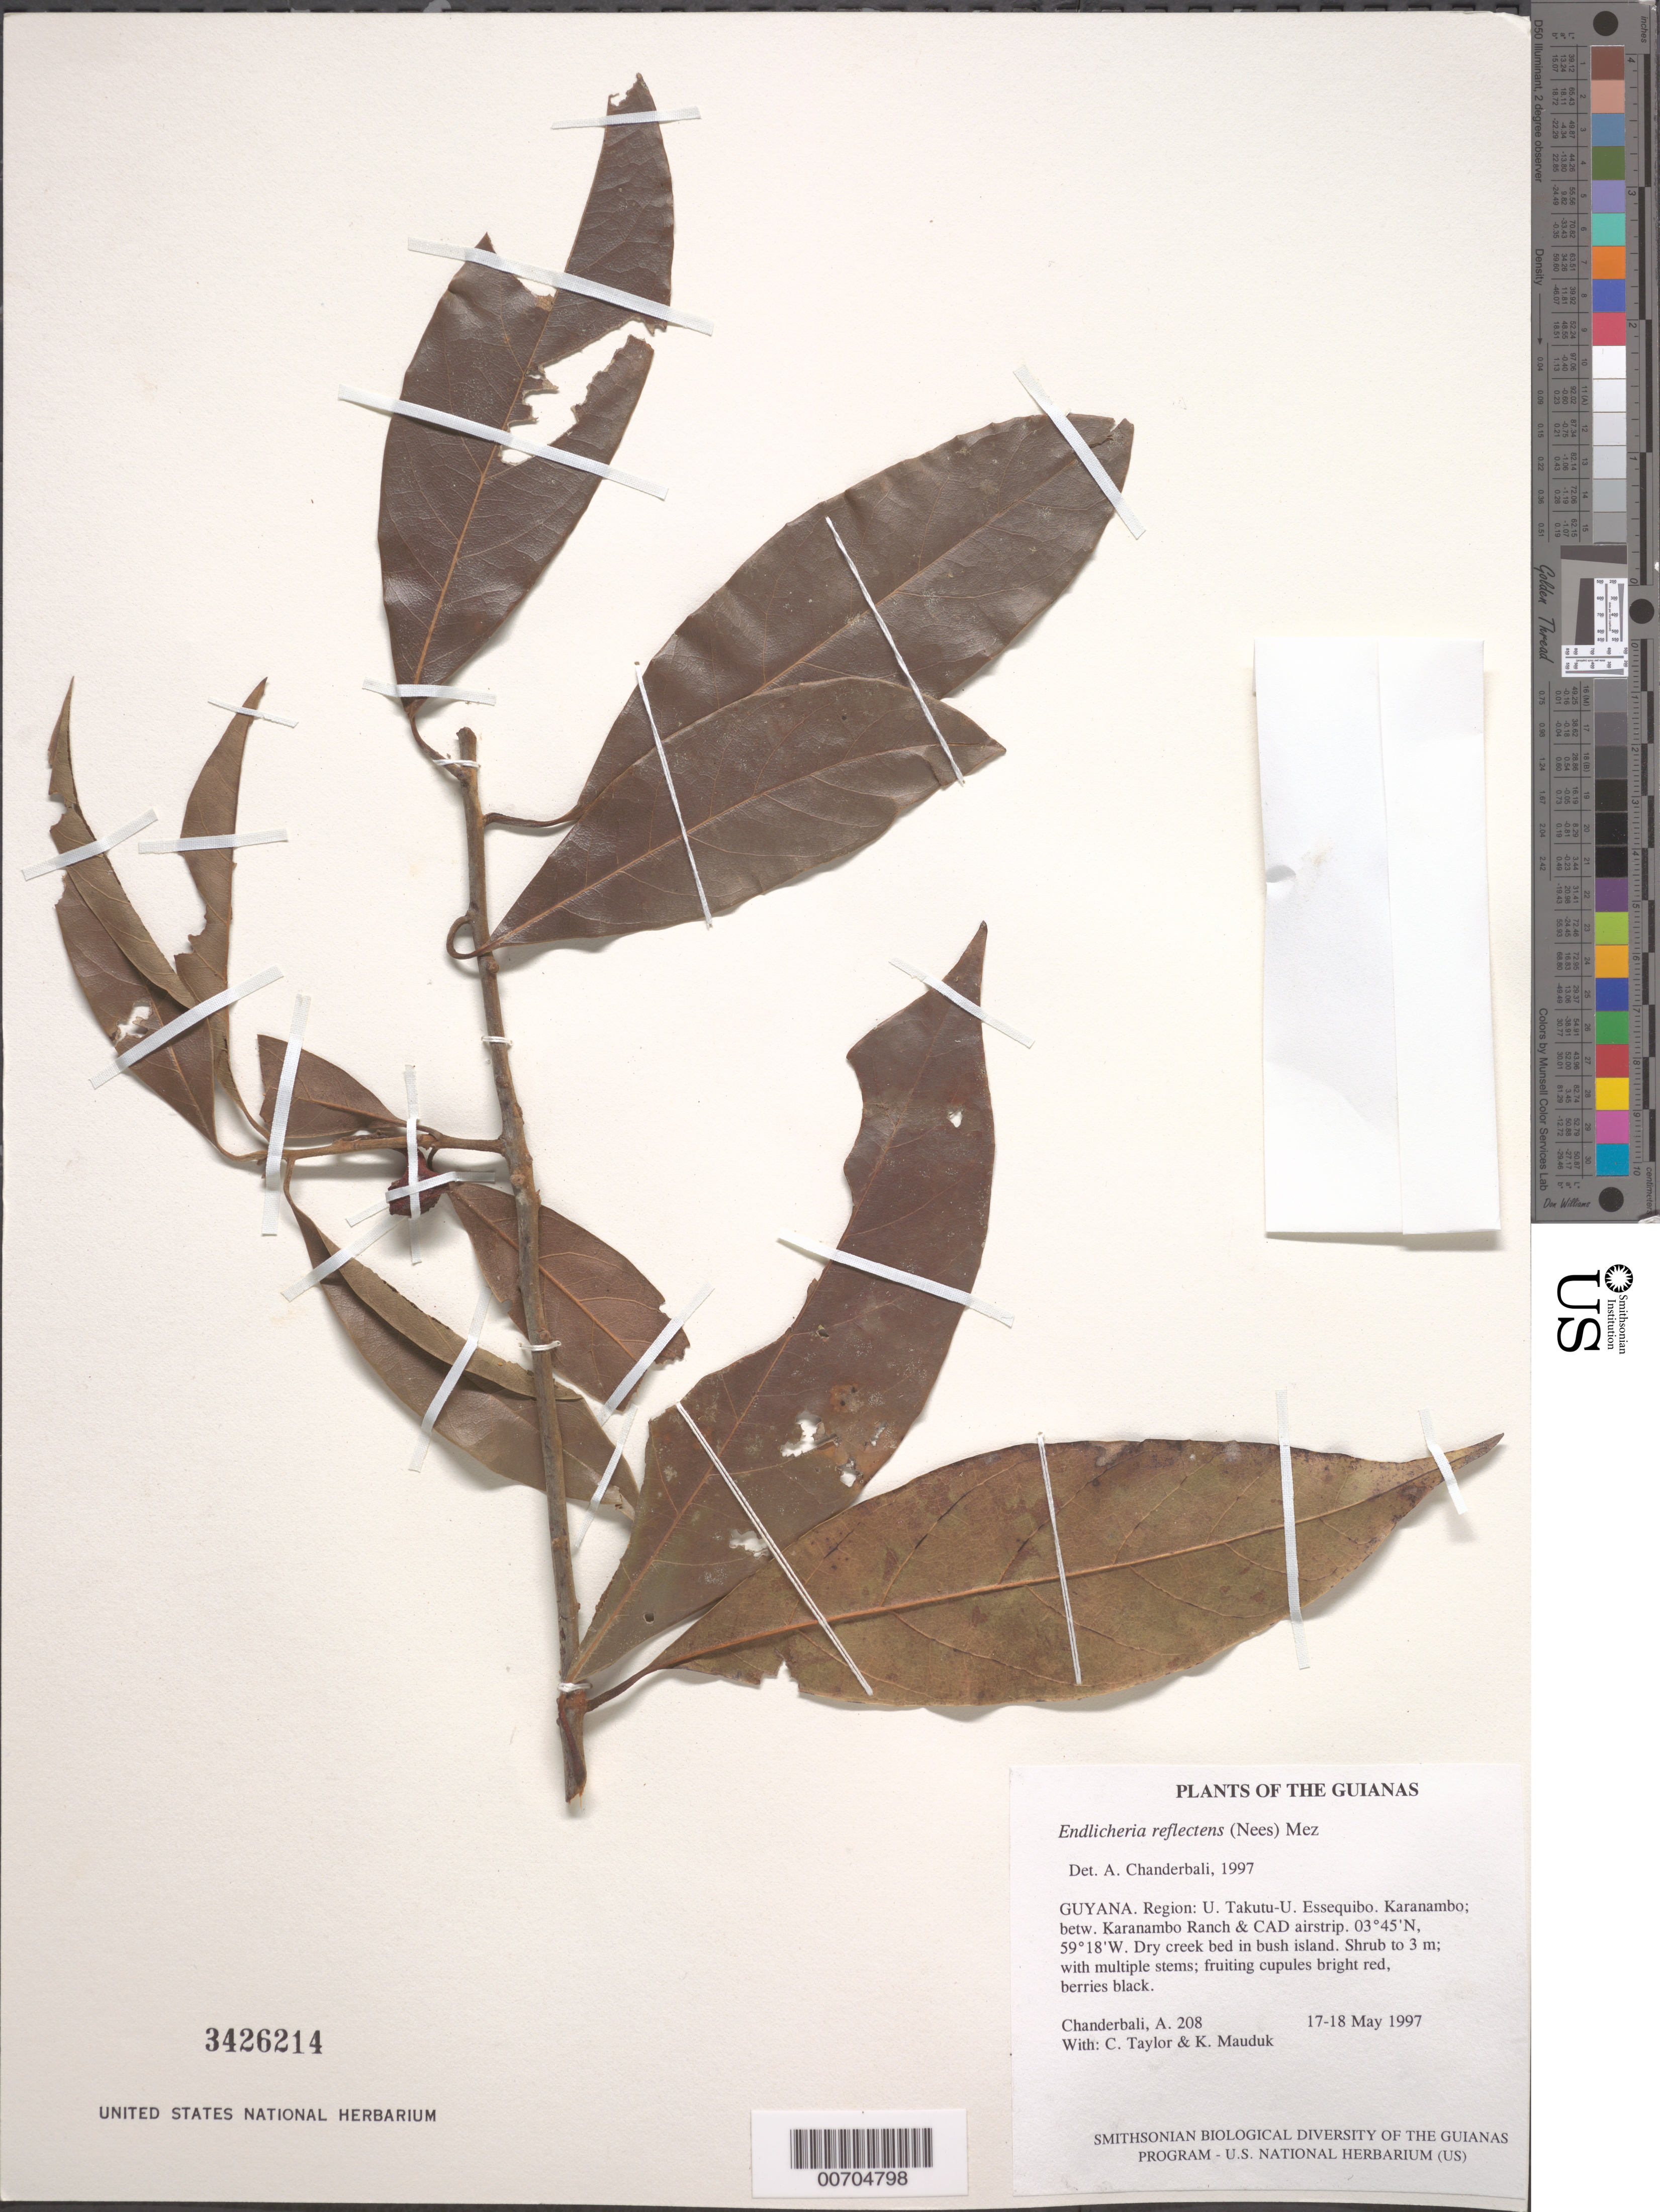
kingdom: Plantae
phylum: Tracheophyta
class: Magnoliopsida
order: Laurales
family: Lauraceae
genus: Endlicheria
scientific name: Endlicheria reflectens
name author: (Nees) Mez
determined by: Chanderbali, Andre Shashi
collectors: A. S. Chanderbali, C. Taylor & K. Mauduk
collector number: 208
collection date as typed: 17-18 May 1997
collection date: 1997-05-17/1997-05-18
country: Guyana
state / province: U. Takutu-U. Essequibo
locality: Karanambo; betw. Karanambo Ranch & CAD airstrip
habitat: Dry creek bed in bush island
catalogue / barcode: US 3426214